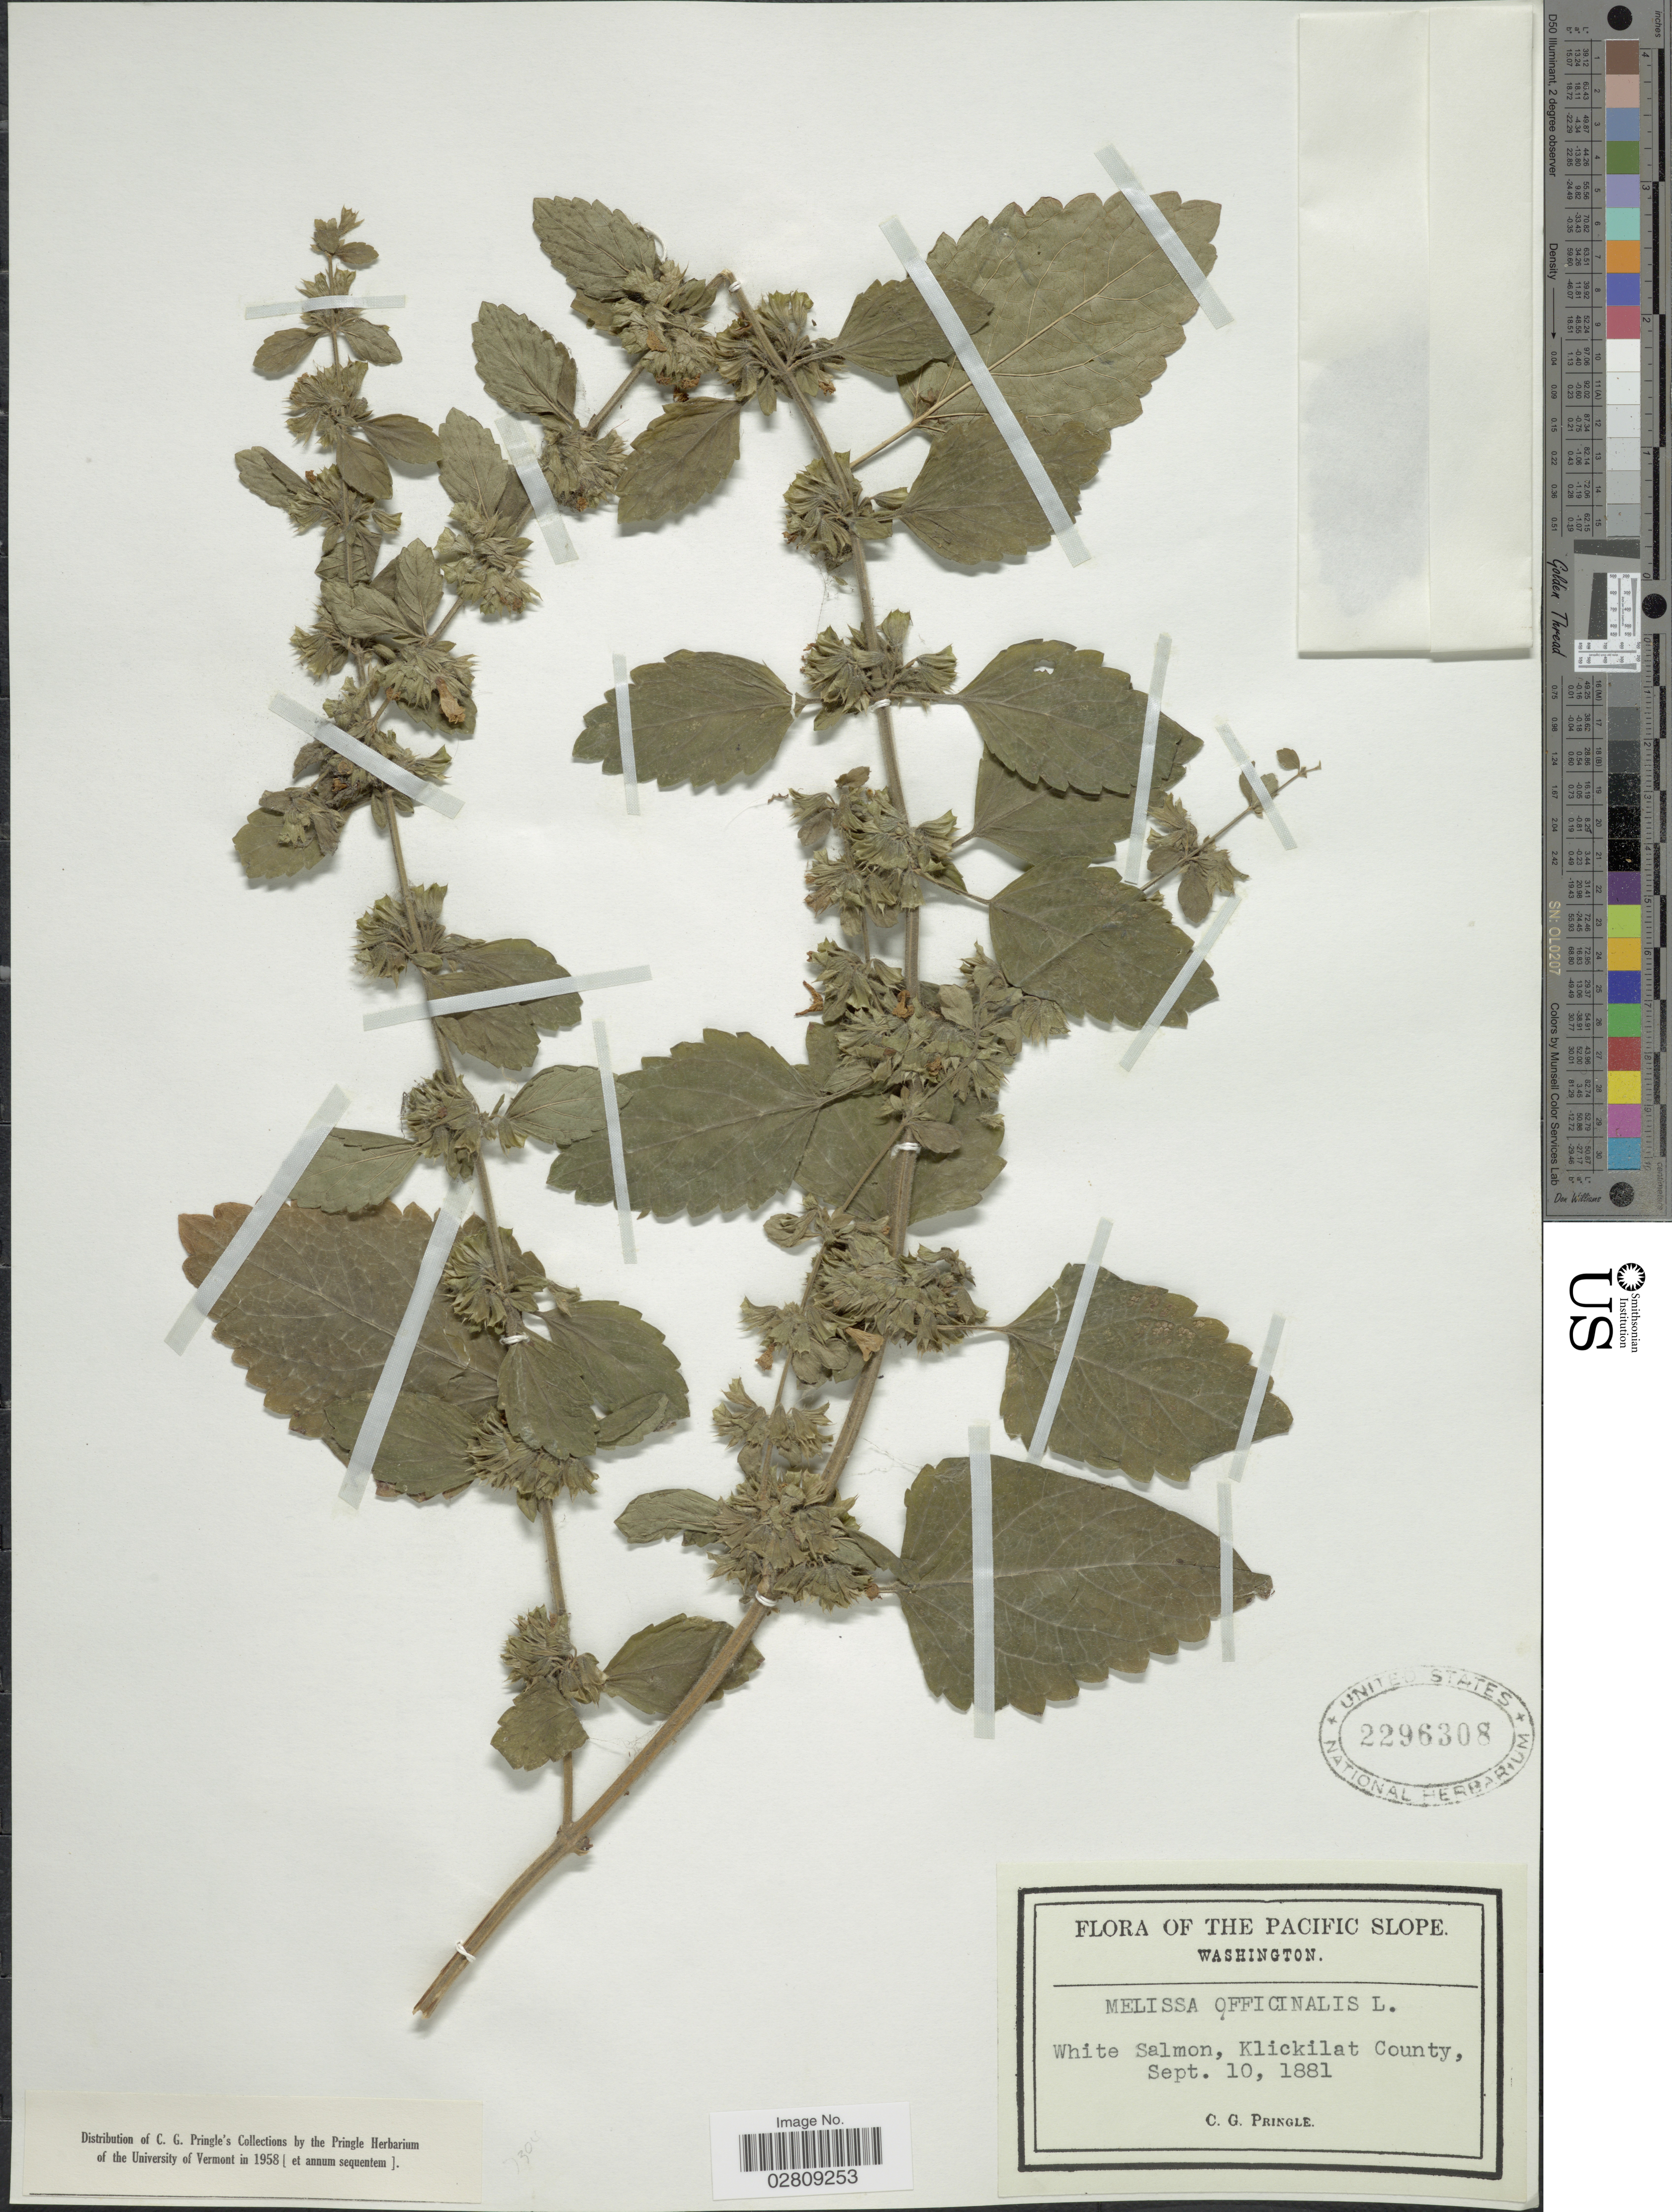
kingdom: Plantae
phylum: Tracheophyta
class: Magnoliopsida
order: Lamiales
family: Lamiaceae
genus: Melissa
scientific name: Melissa officinalis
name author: L.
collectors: C. G. Pringle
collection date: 1881-09-10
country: United States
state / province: Washington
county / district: Klickitat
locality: The Pacific Slope, White Salmon.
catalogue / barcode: US 2296308